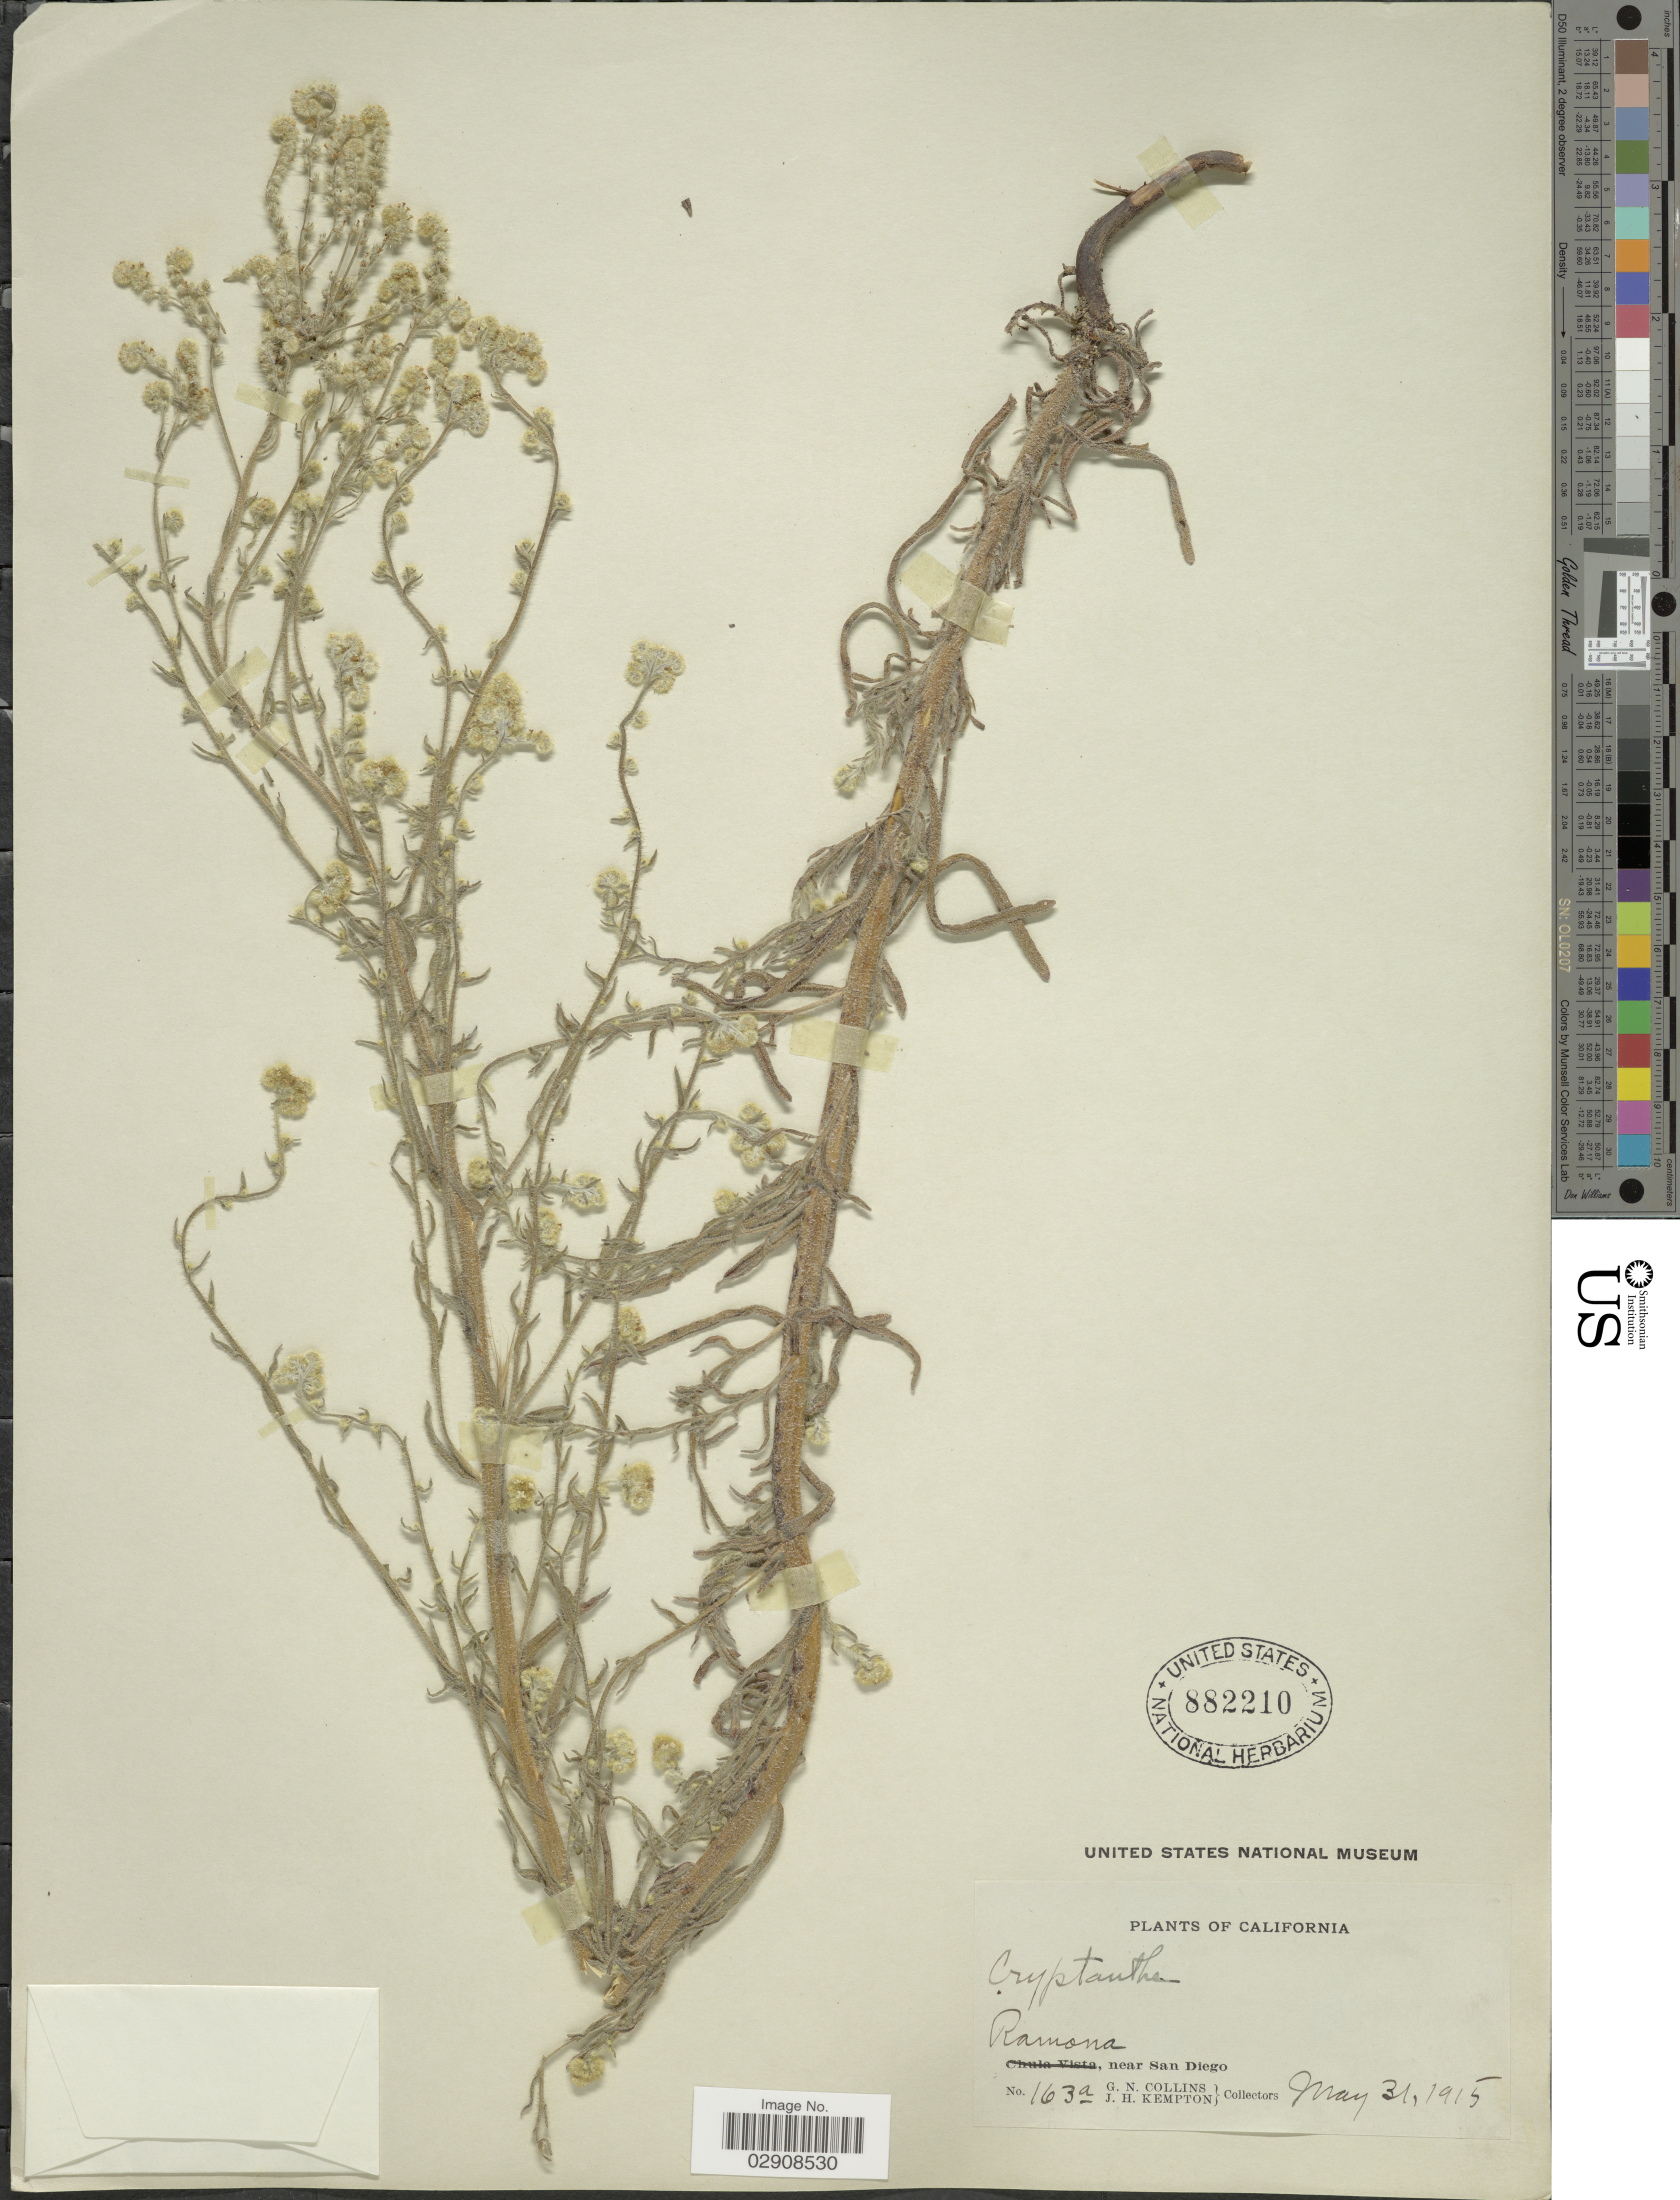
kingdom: Plantae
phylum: Tracheophyta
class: Magnoliopsida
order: Boraginales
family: Boraginaceae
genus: Cryptantha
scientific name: Cryptantha sp.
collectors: G. Collins & J. H. Kempton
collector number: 163a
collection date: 1915-05-31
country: United States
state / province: California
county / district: San Diego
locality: Ramona, near San Diego.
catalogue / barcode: US 882210